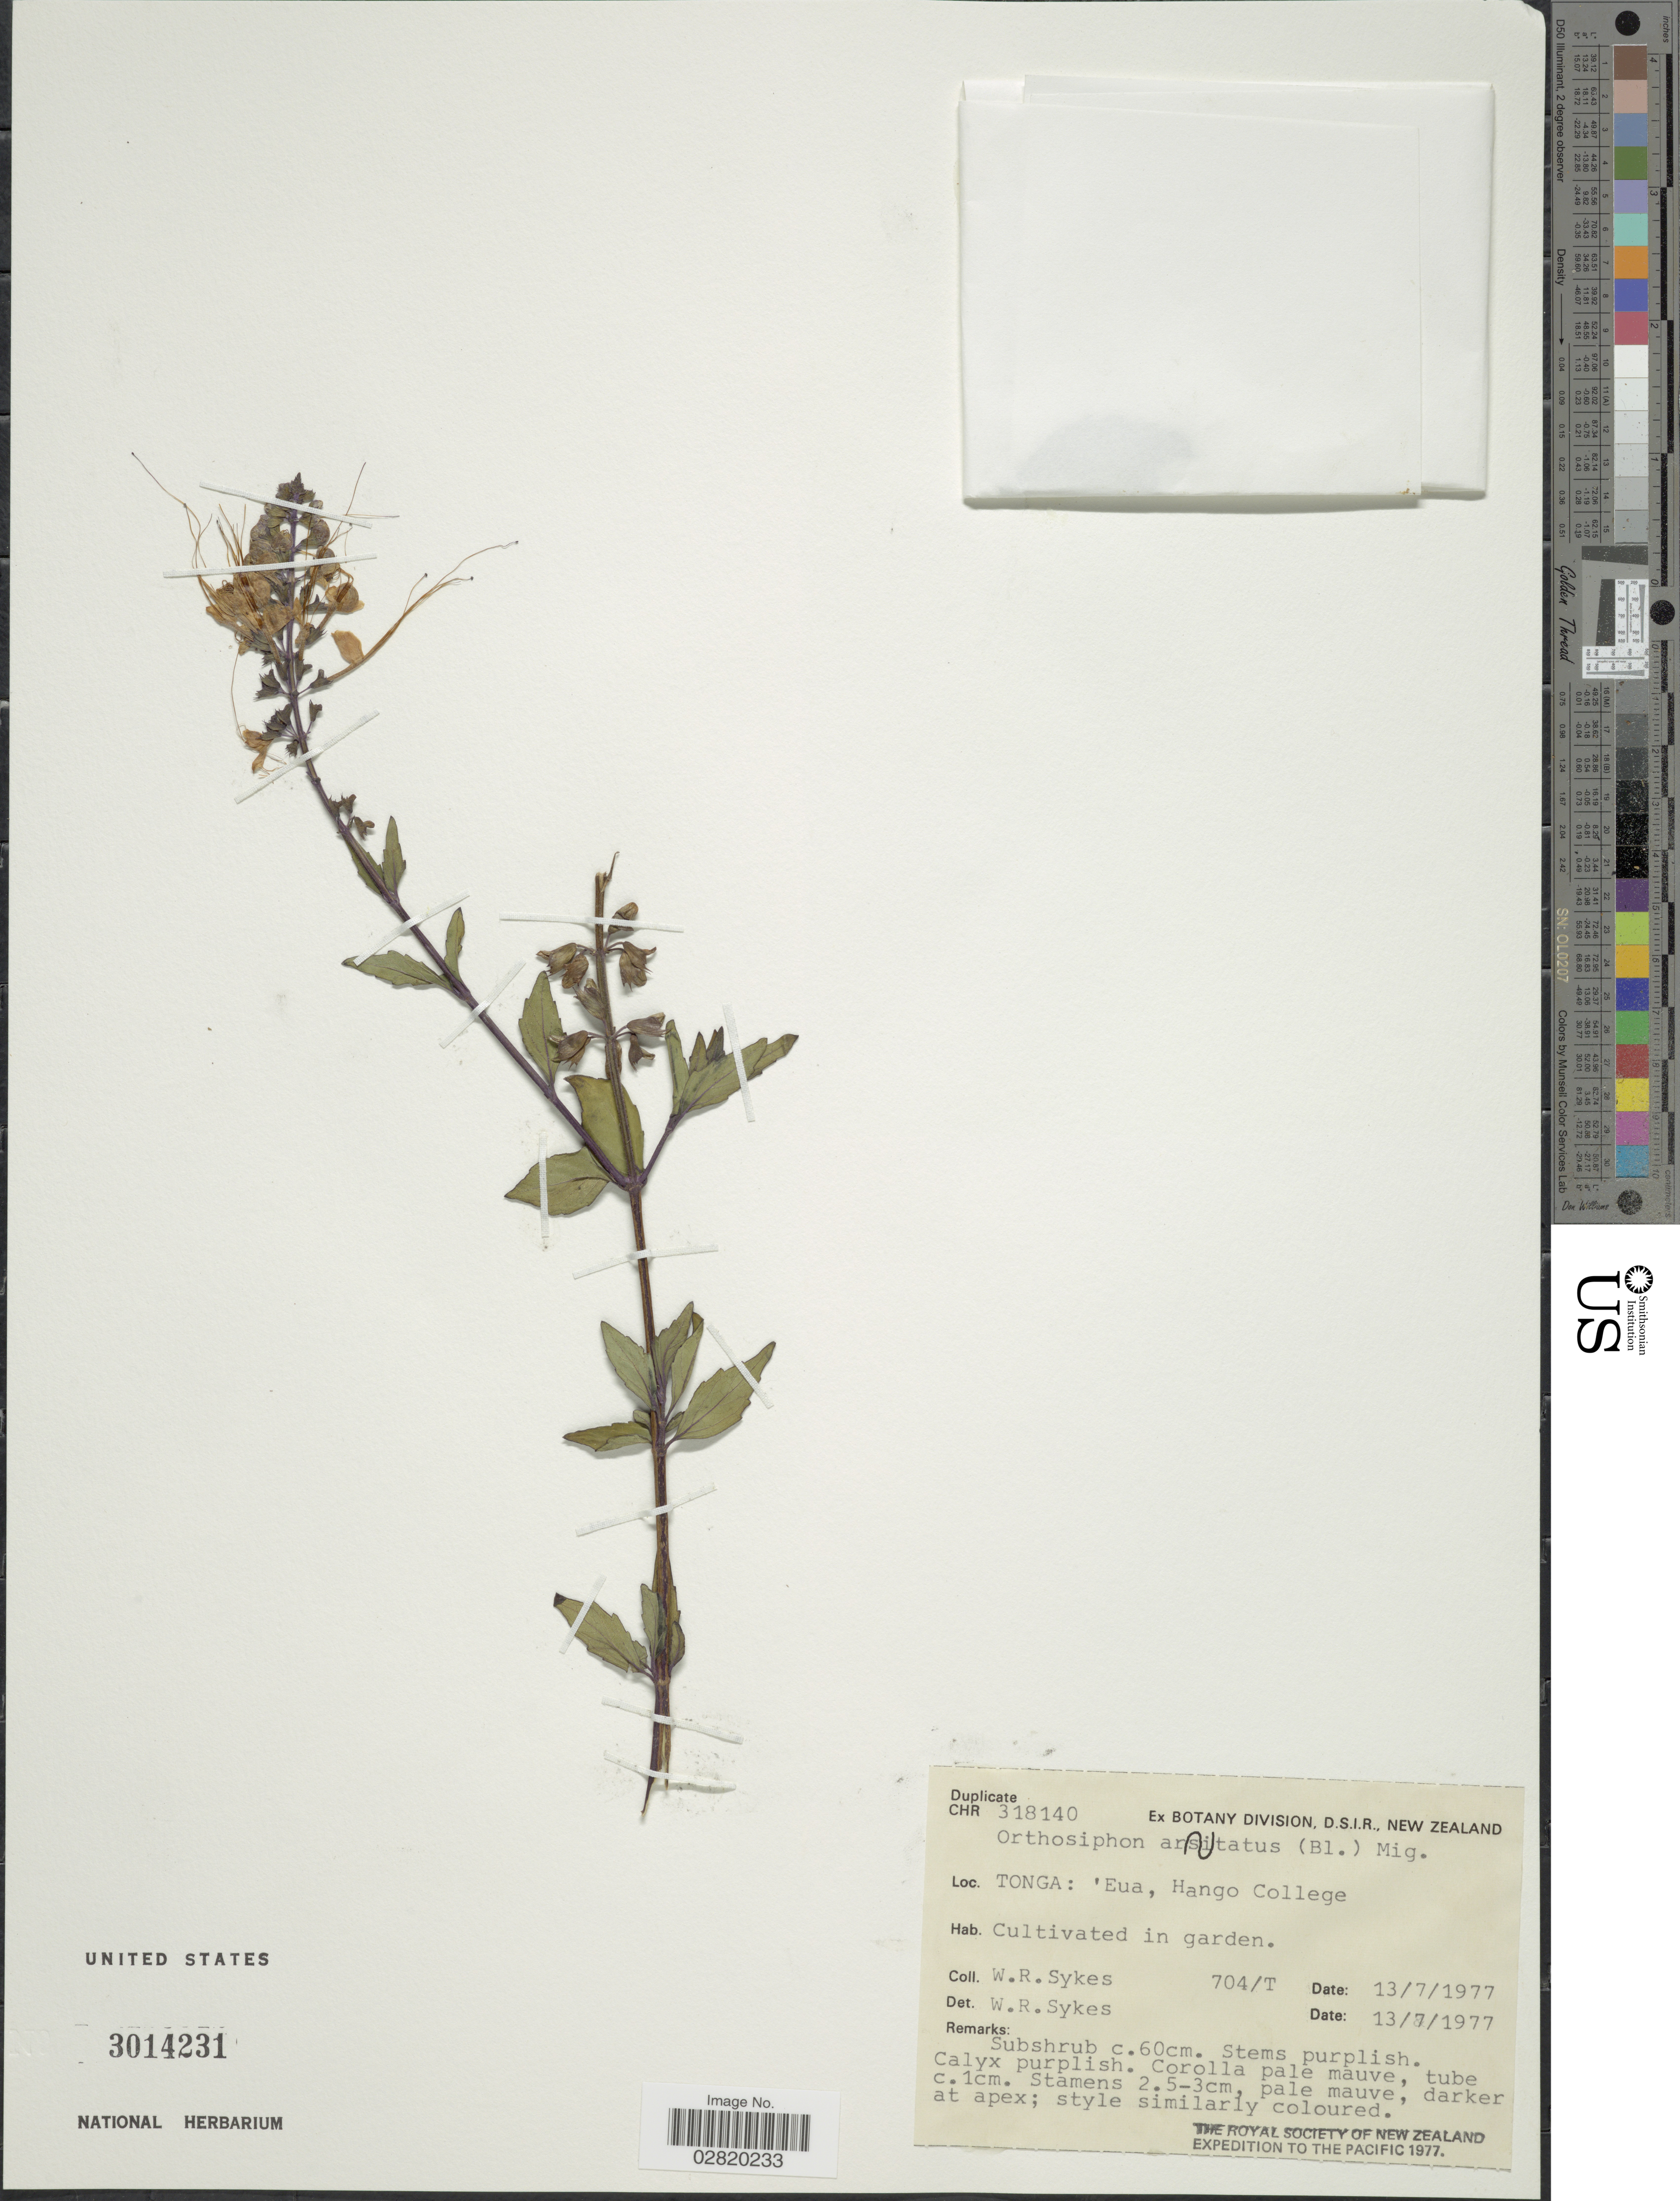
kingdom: Plantae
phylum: Tracheophyta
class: Magnoliopsida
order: Lamiales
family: Lamiaceae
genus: Orthosiphon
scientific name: Orthosiphon aristatus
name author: (Blume) Miq.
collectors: W. R. Sykes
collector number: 704/T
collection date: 1977-07-13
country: Tonga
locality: ' Eua, Hango College.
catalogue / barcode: US 3014231